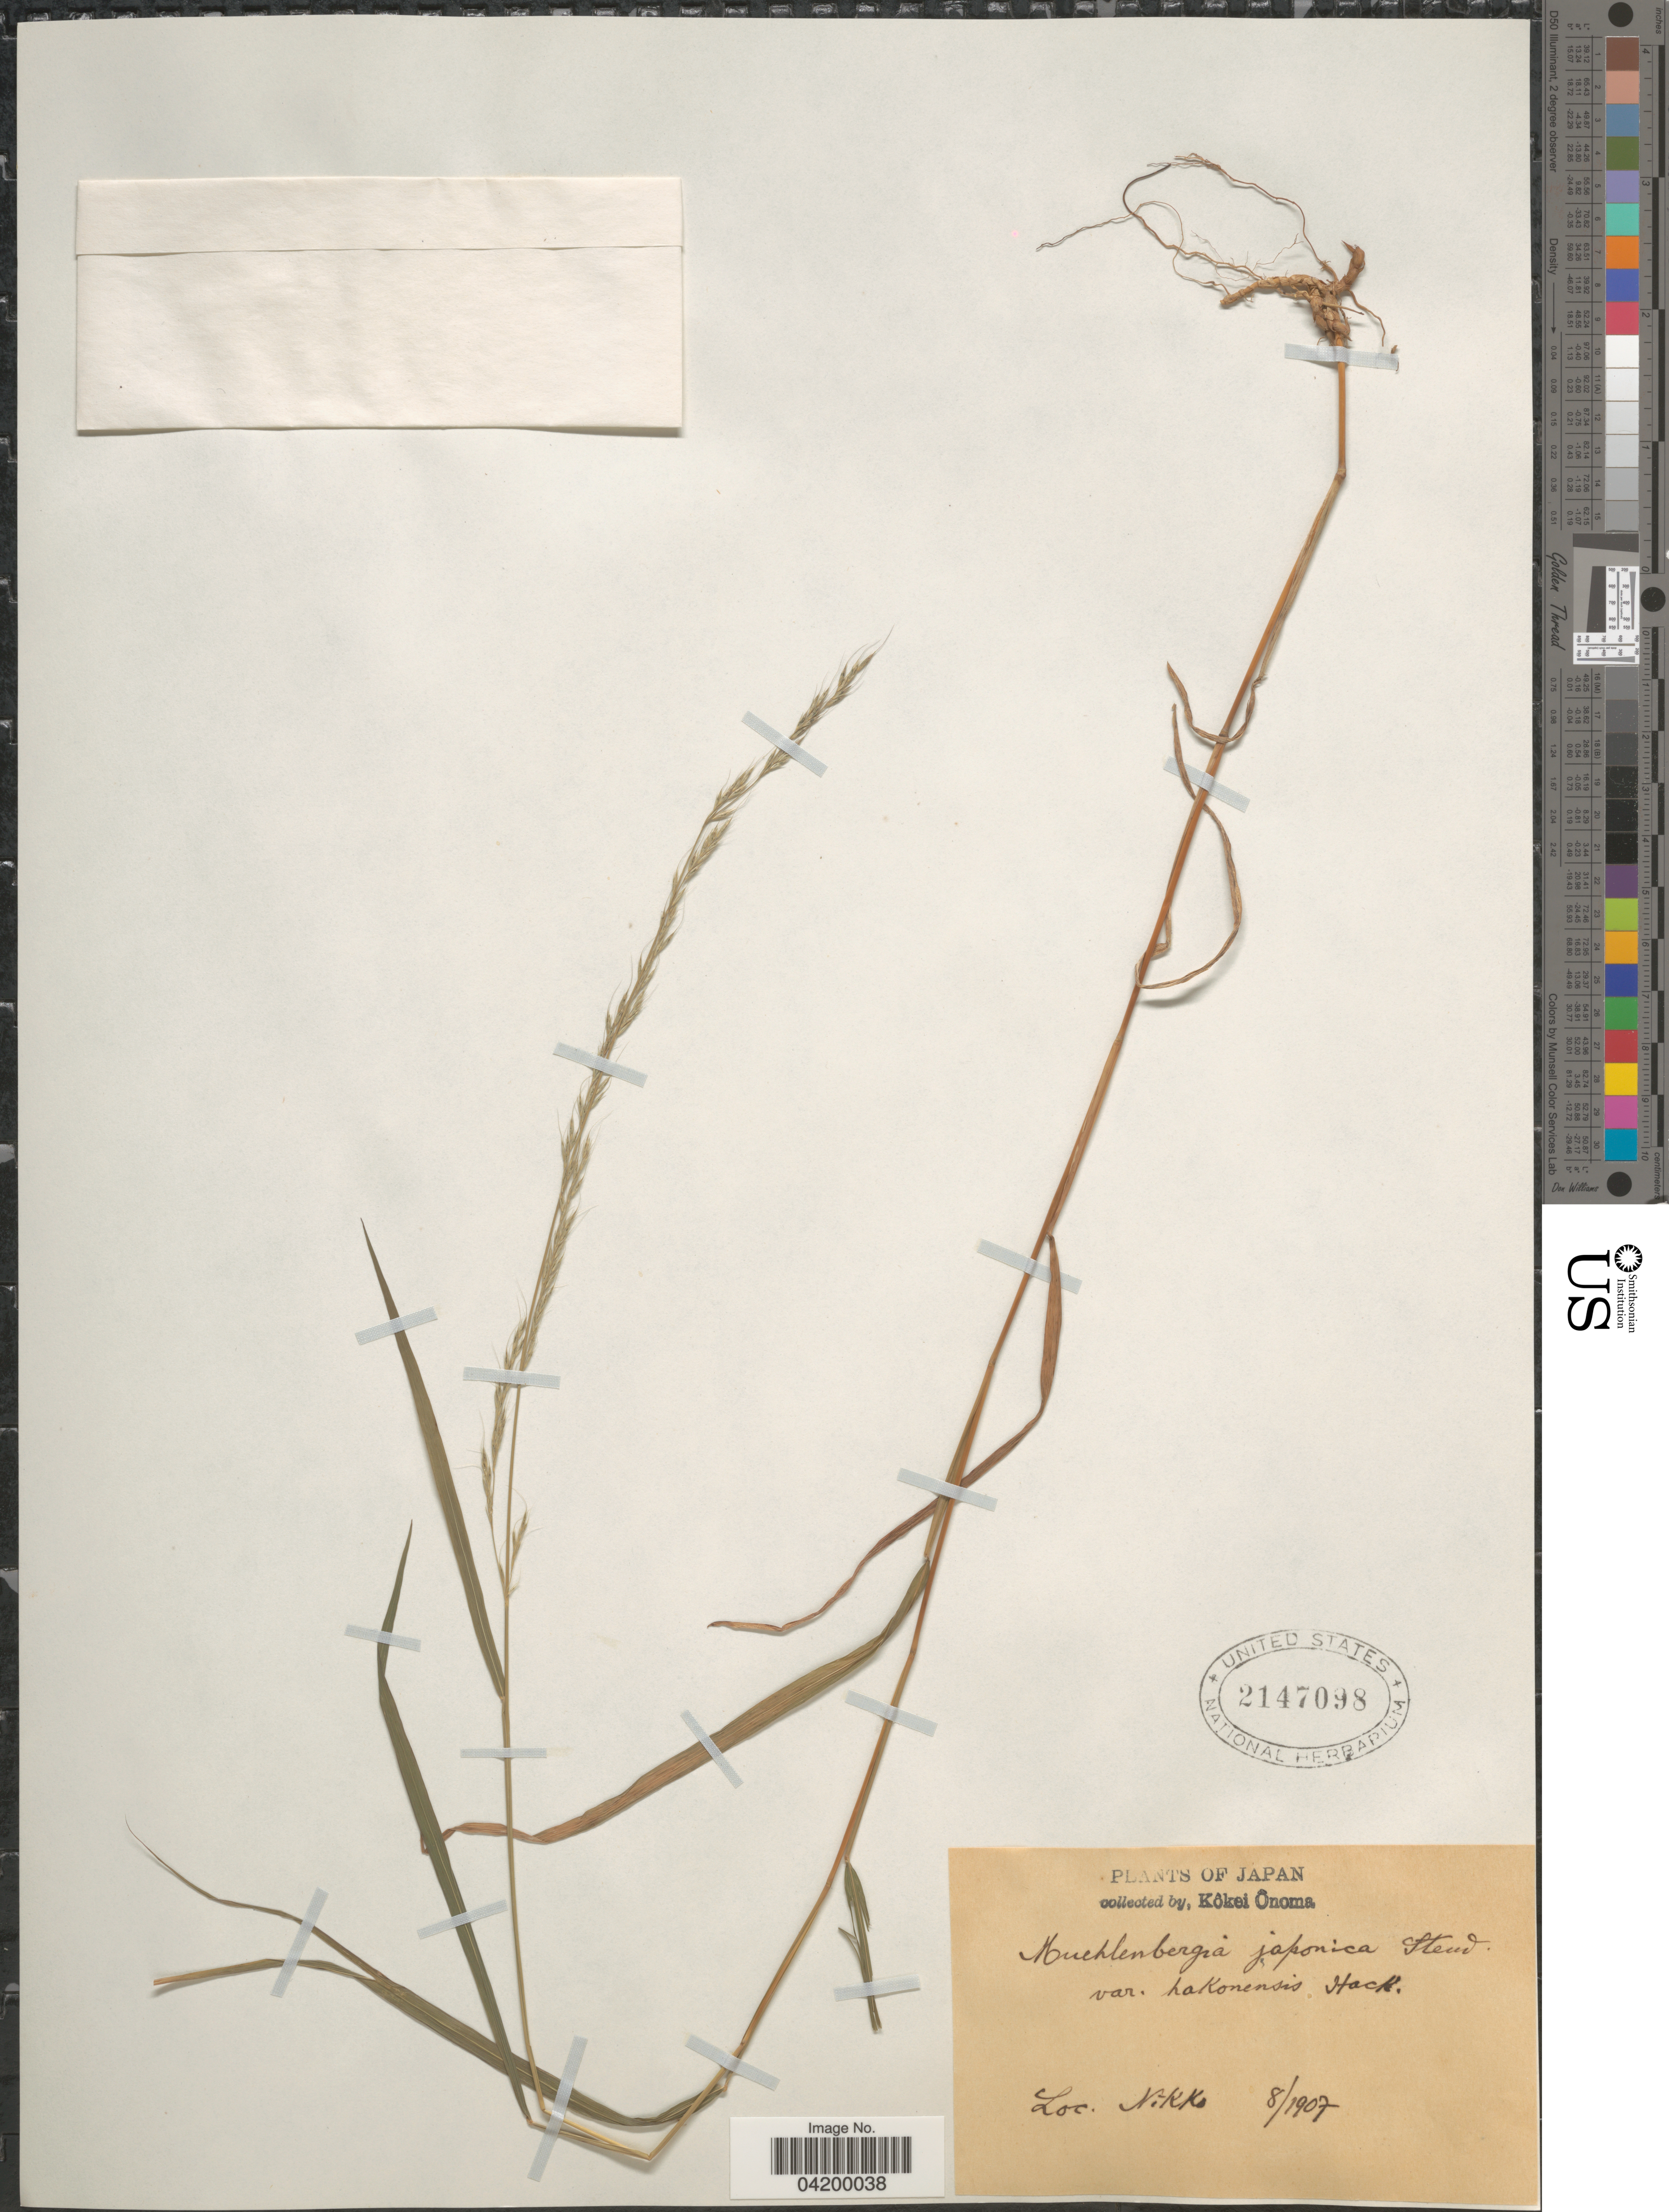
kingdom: Plantae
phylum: Tracheophyta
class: Liliopsida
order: Poales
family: Poaceae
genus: Muhlenbergia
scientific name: Muhlenbergia japonica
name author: Steud.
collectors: K. Onoma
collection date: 1907-08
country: Japan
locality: Nikko.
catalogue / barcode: US 2147098